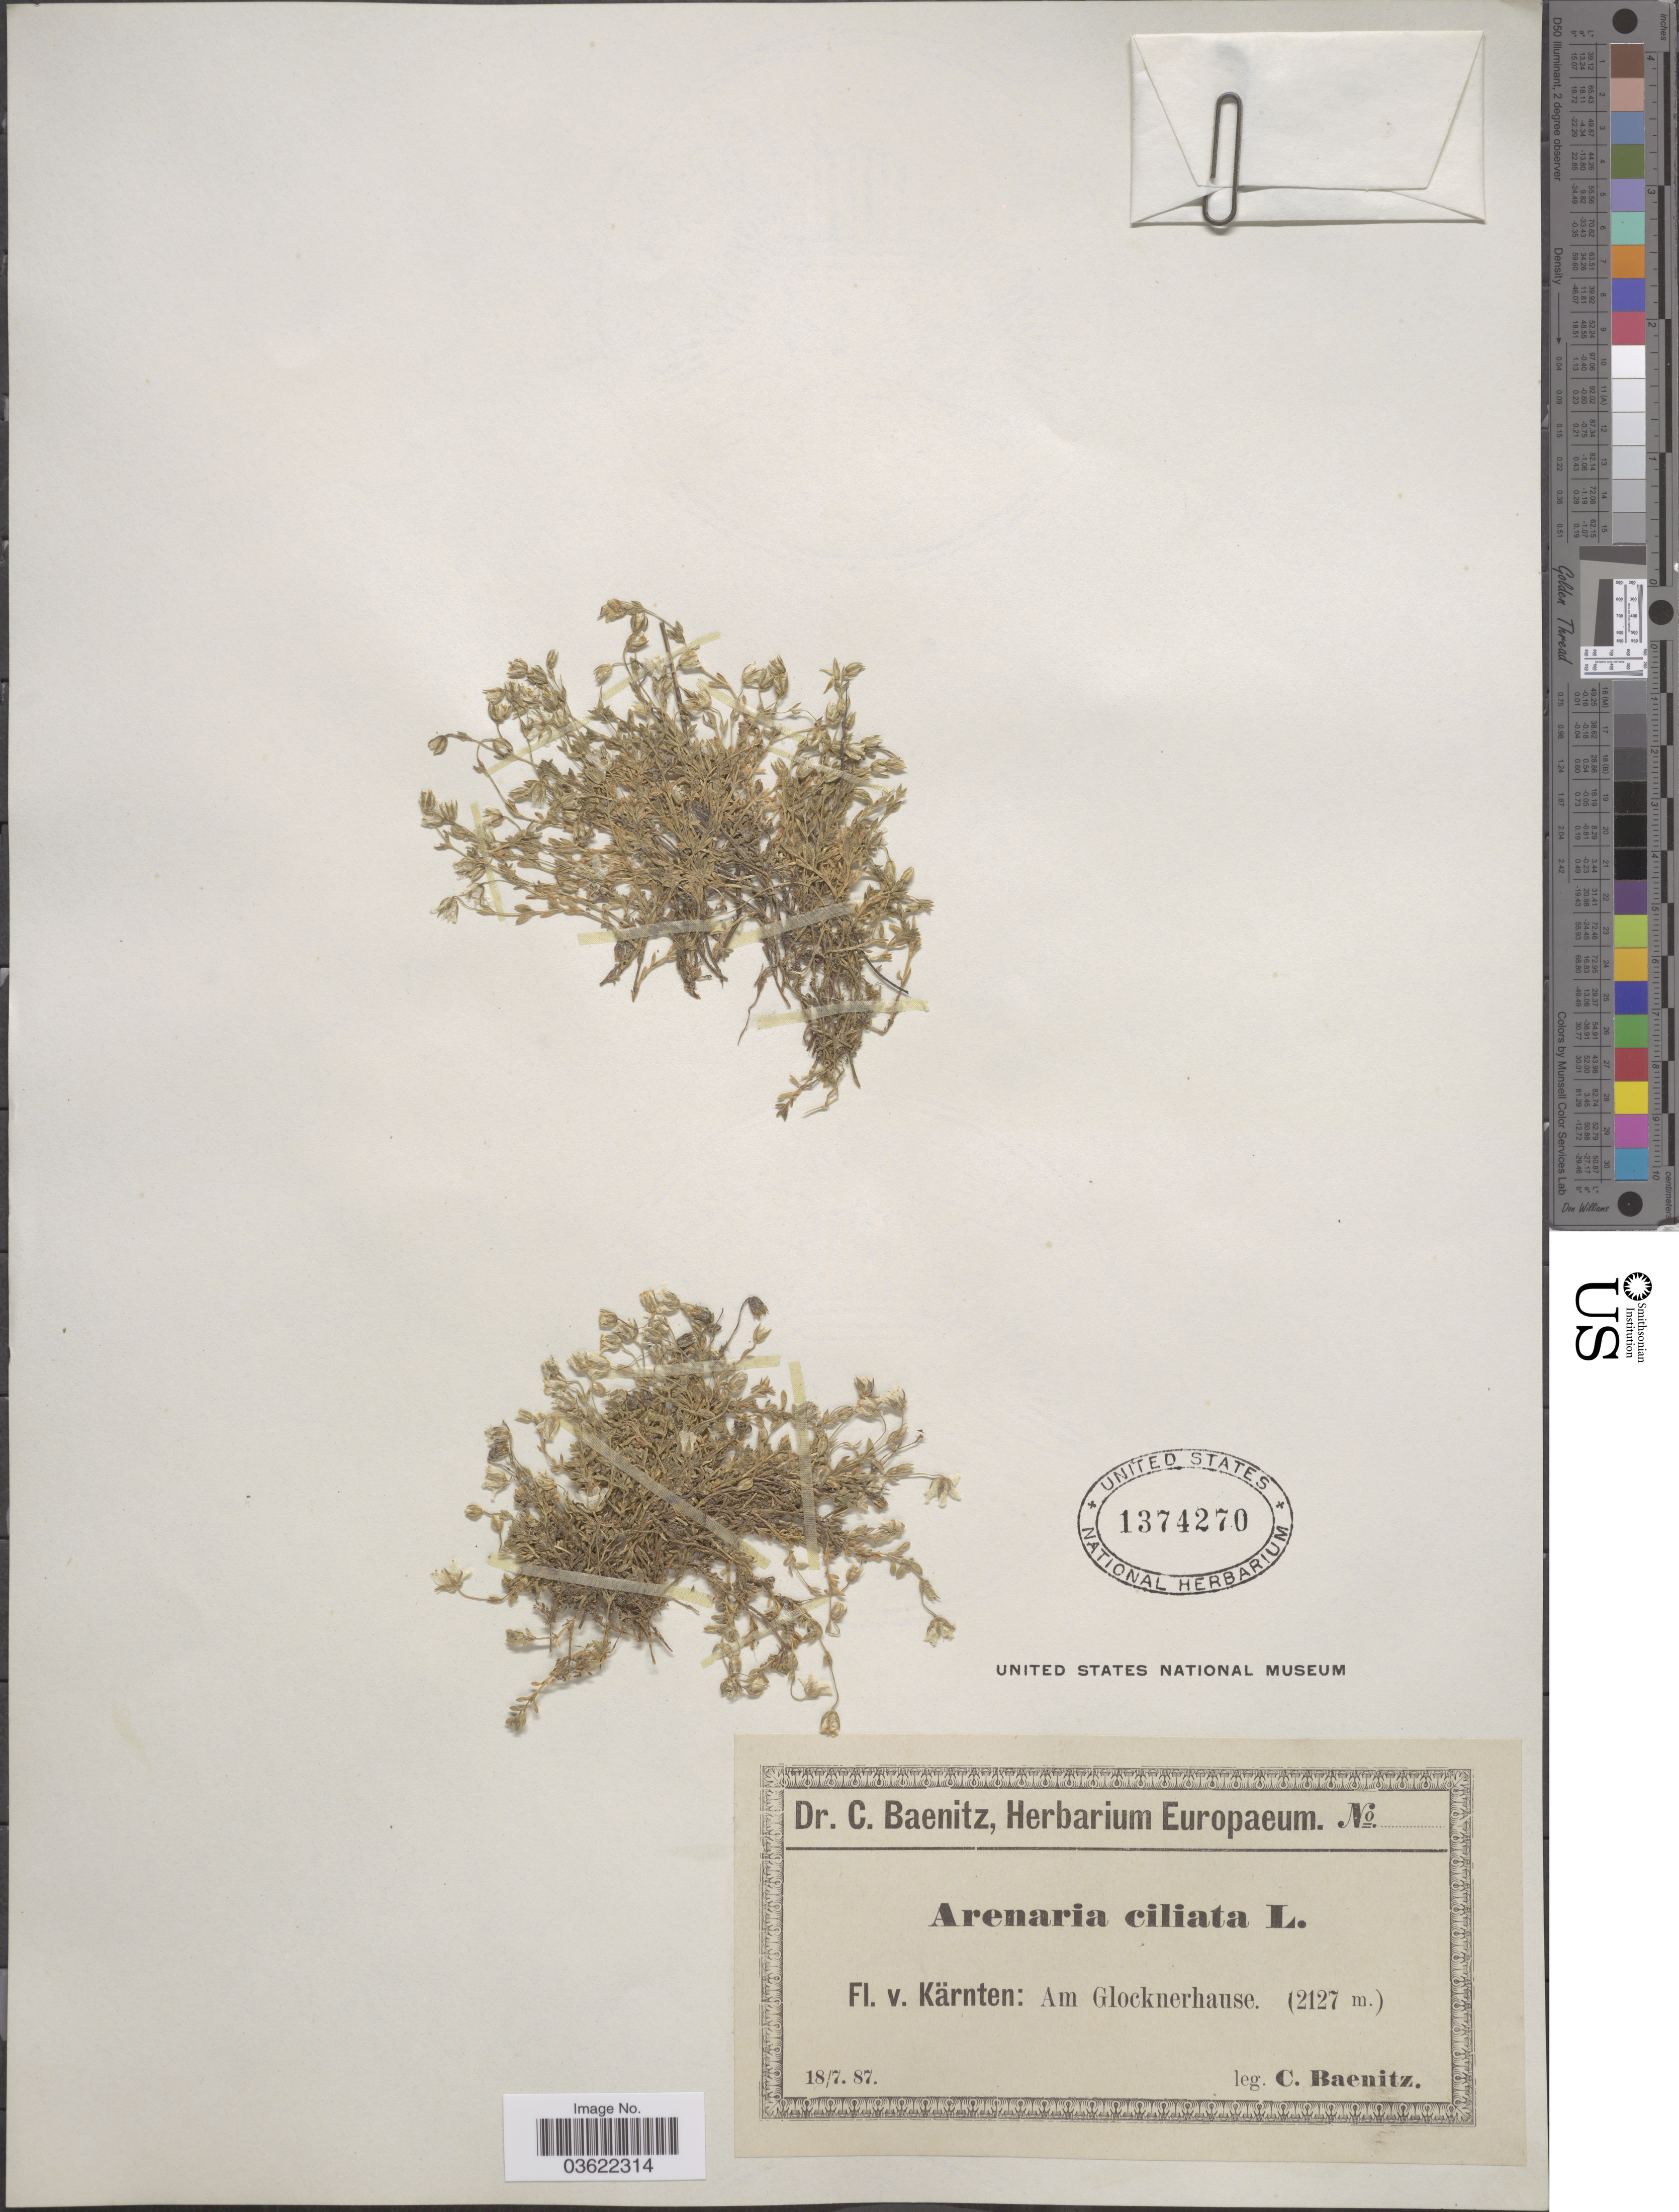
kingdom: Plantae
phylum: Tracheophyta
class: Magnoliopsida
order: Caryophyllales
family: Caryophyllaceae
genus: Arenaria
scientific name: Arenaria ciliata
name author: L.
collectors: C. G. Baenitz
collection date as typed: Transcribed d/m/y: 18/7/87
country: Austria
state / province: Karnten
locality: Kärnten: Am Glocknerhause.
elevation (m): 2127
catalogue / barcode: US 1374270